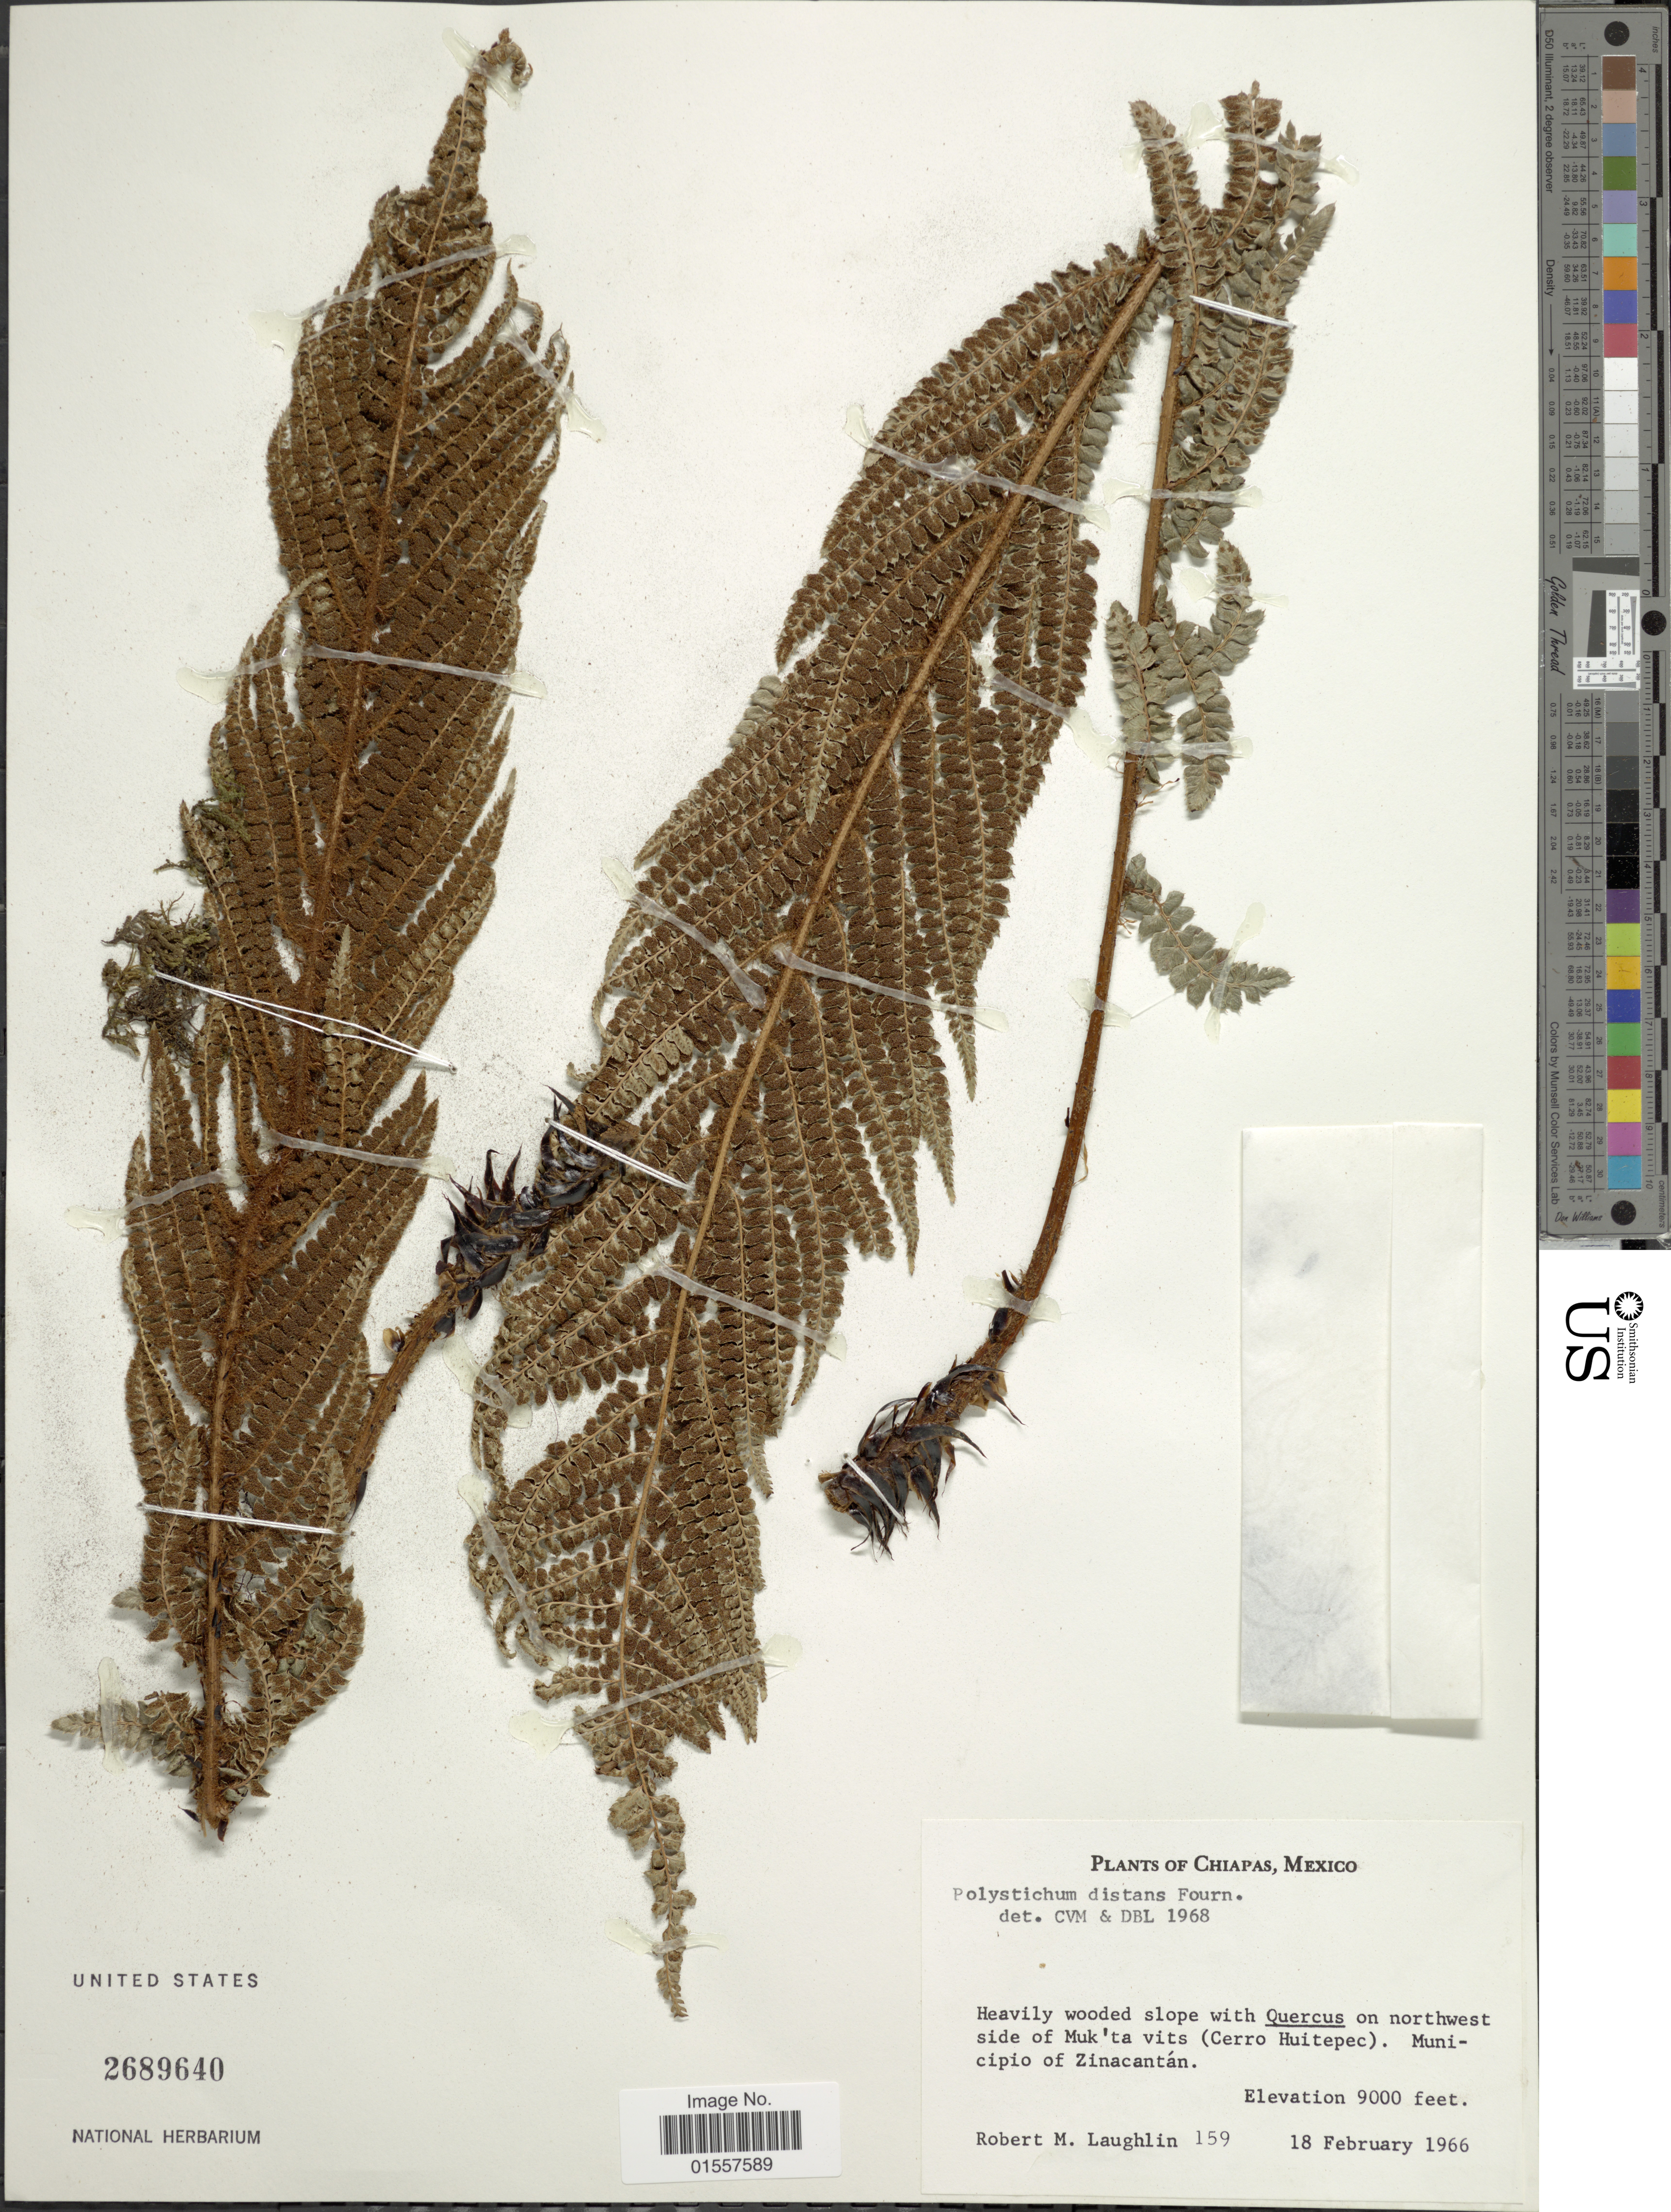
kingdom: Plantae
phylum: Tracheophyta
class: Polypodiopsida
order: Polypodiales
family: Dryopteridaceae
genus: Polystichum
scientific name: Polystichum distans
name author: E. Fourn.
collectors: R. M. Laughlin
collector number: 159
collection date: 1966-02-18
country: Mexico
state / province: Chiapas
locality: On northwest side of Muk'ta vits (Cerro Huitepec), Municipio of Zinacantan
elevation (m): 2743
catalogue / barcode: US 2689640